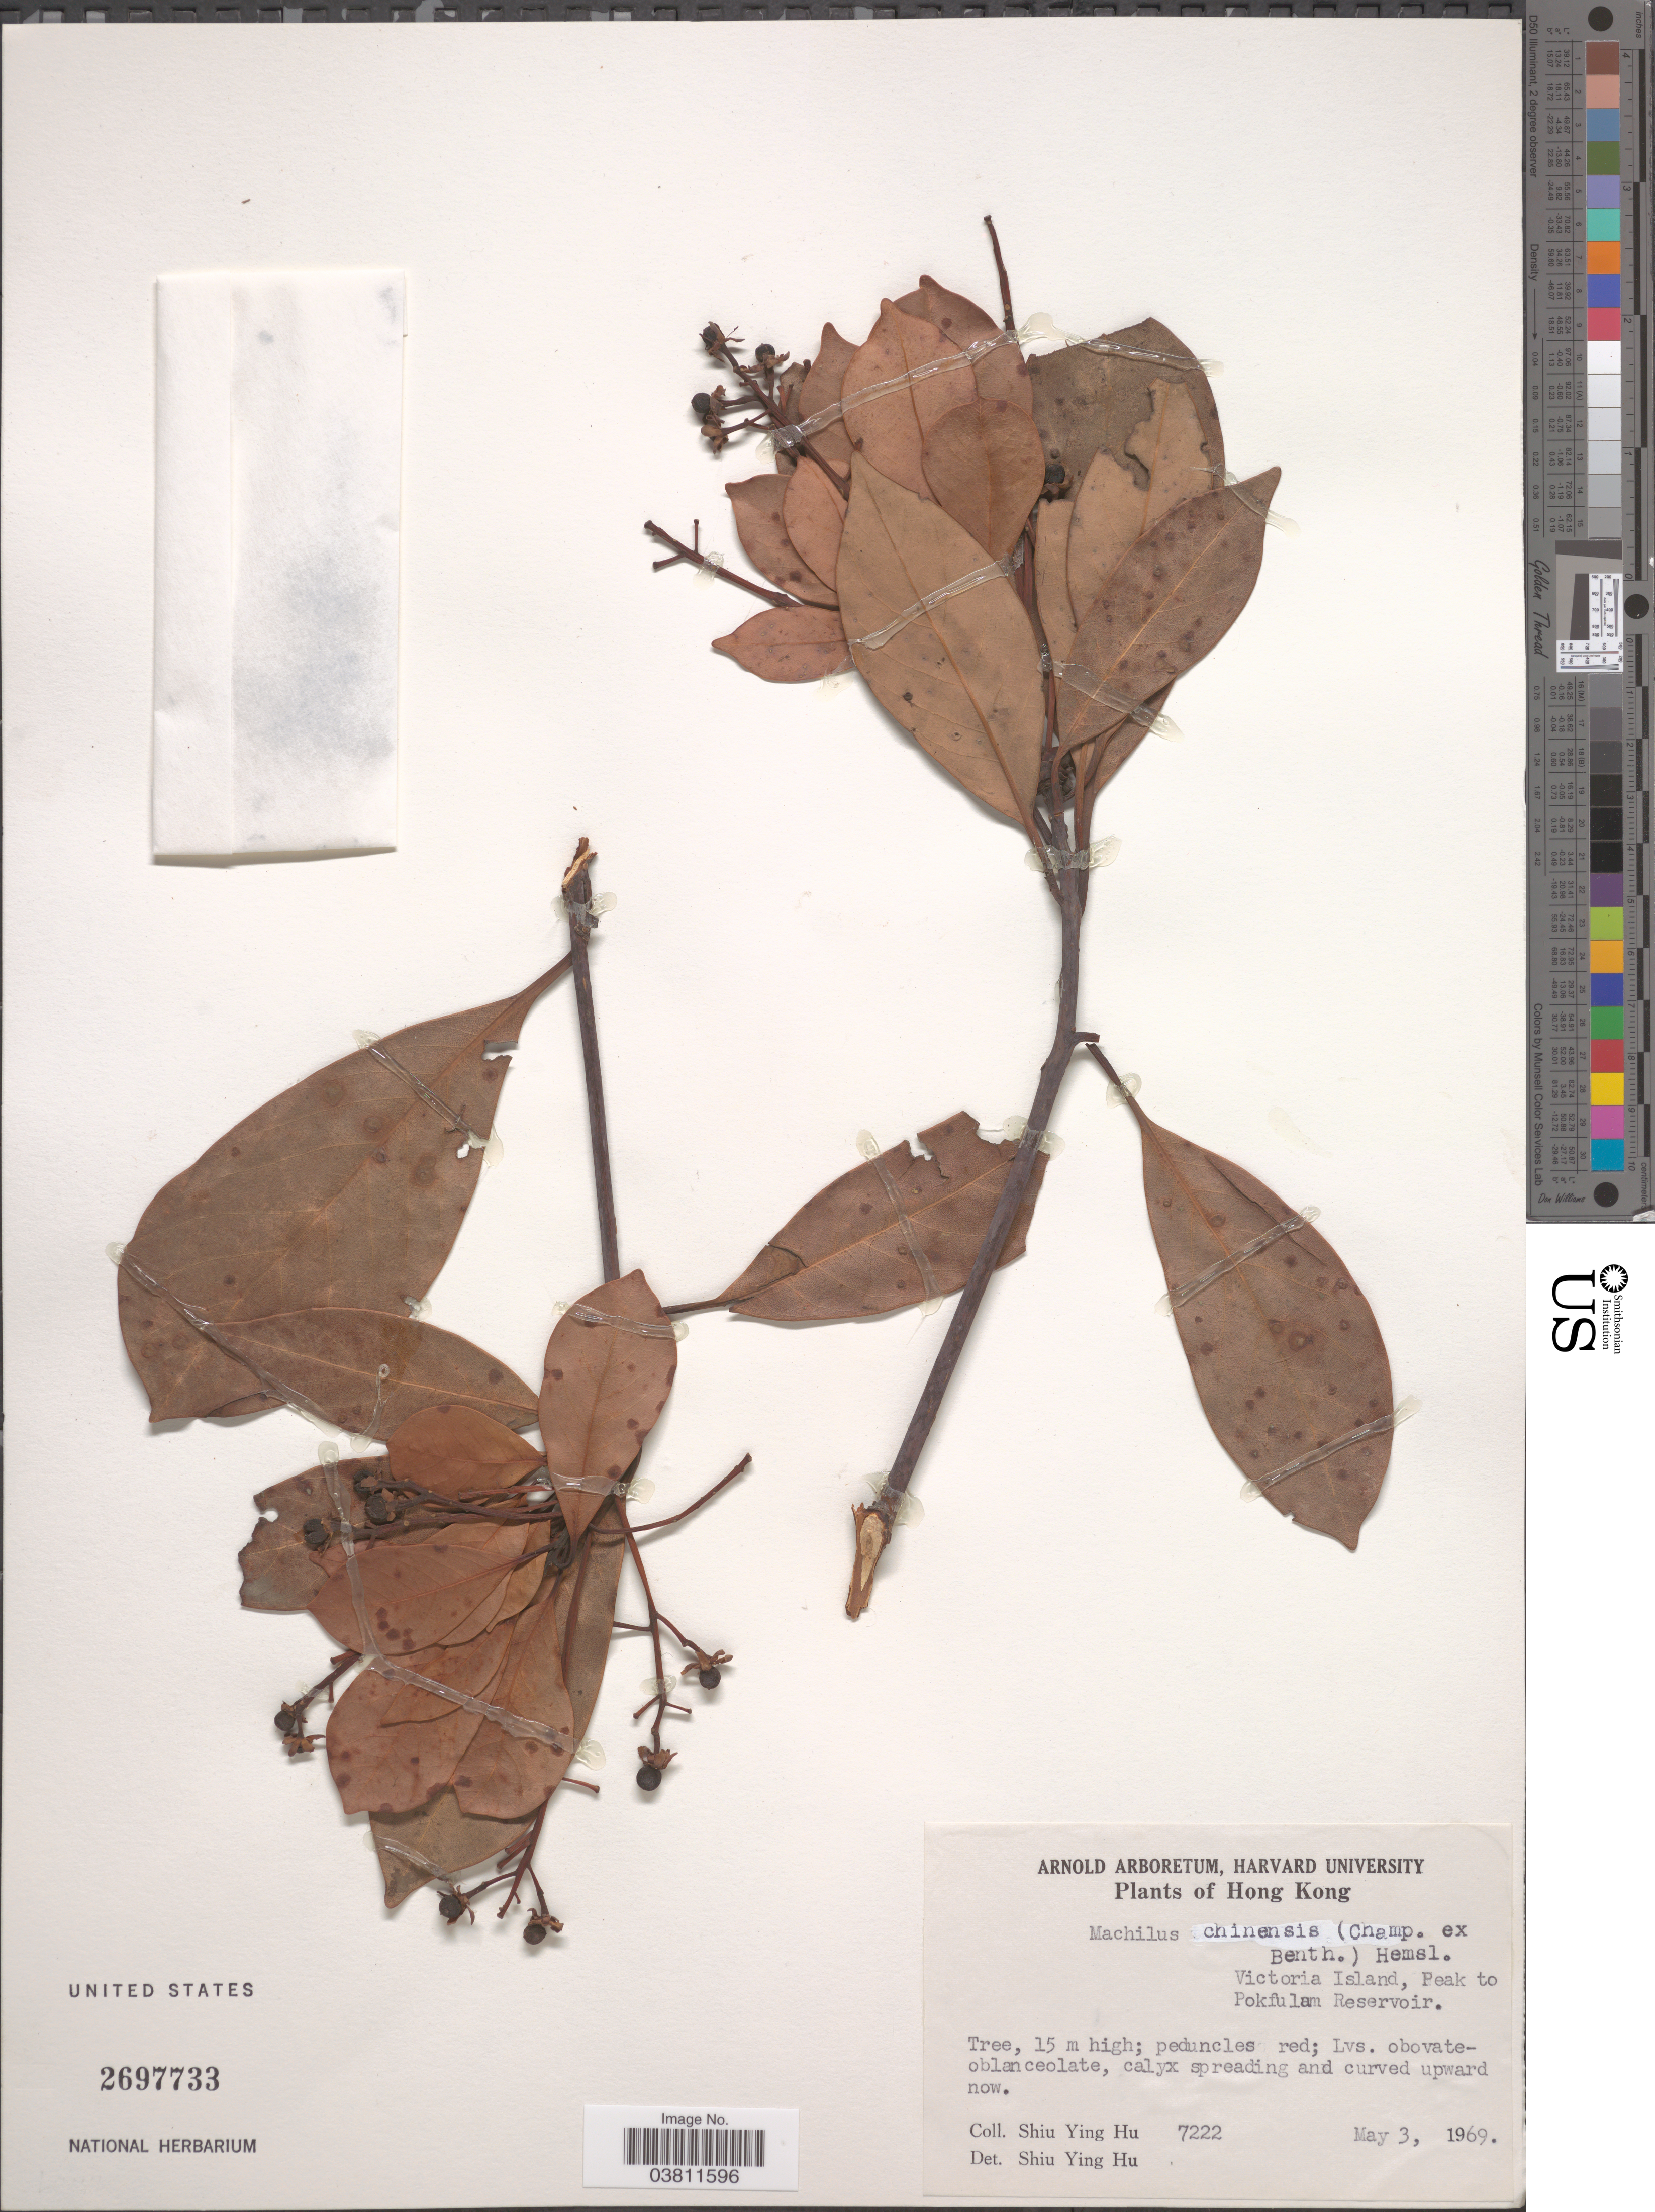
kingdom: Plantae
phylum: Tracheophyta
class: Magnoliopsida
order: Laurales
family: Lauraceae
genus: Machilus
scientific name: Machilus chinensis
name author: (Benth.) Hemsl.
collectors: S. Y. Hu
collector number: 7222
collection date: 1969-05-03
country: China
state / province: Hong Kong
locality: Victoria Island, Peak to Pokfulam Reservoir.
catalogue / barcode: US 2697733